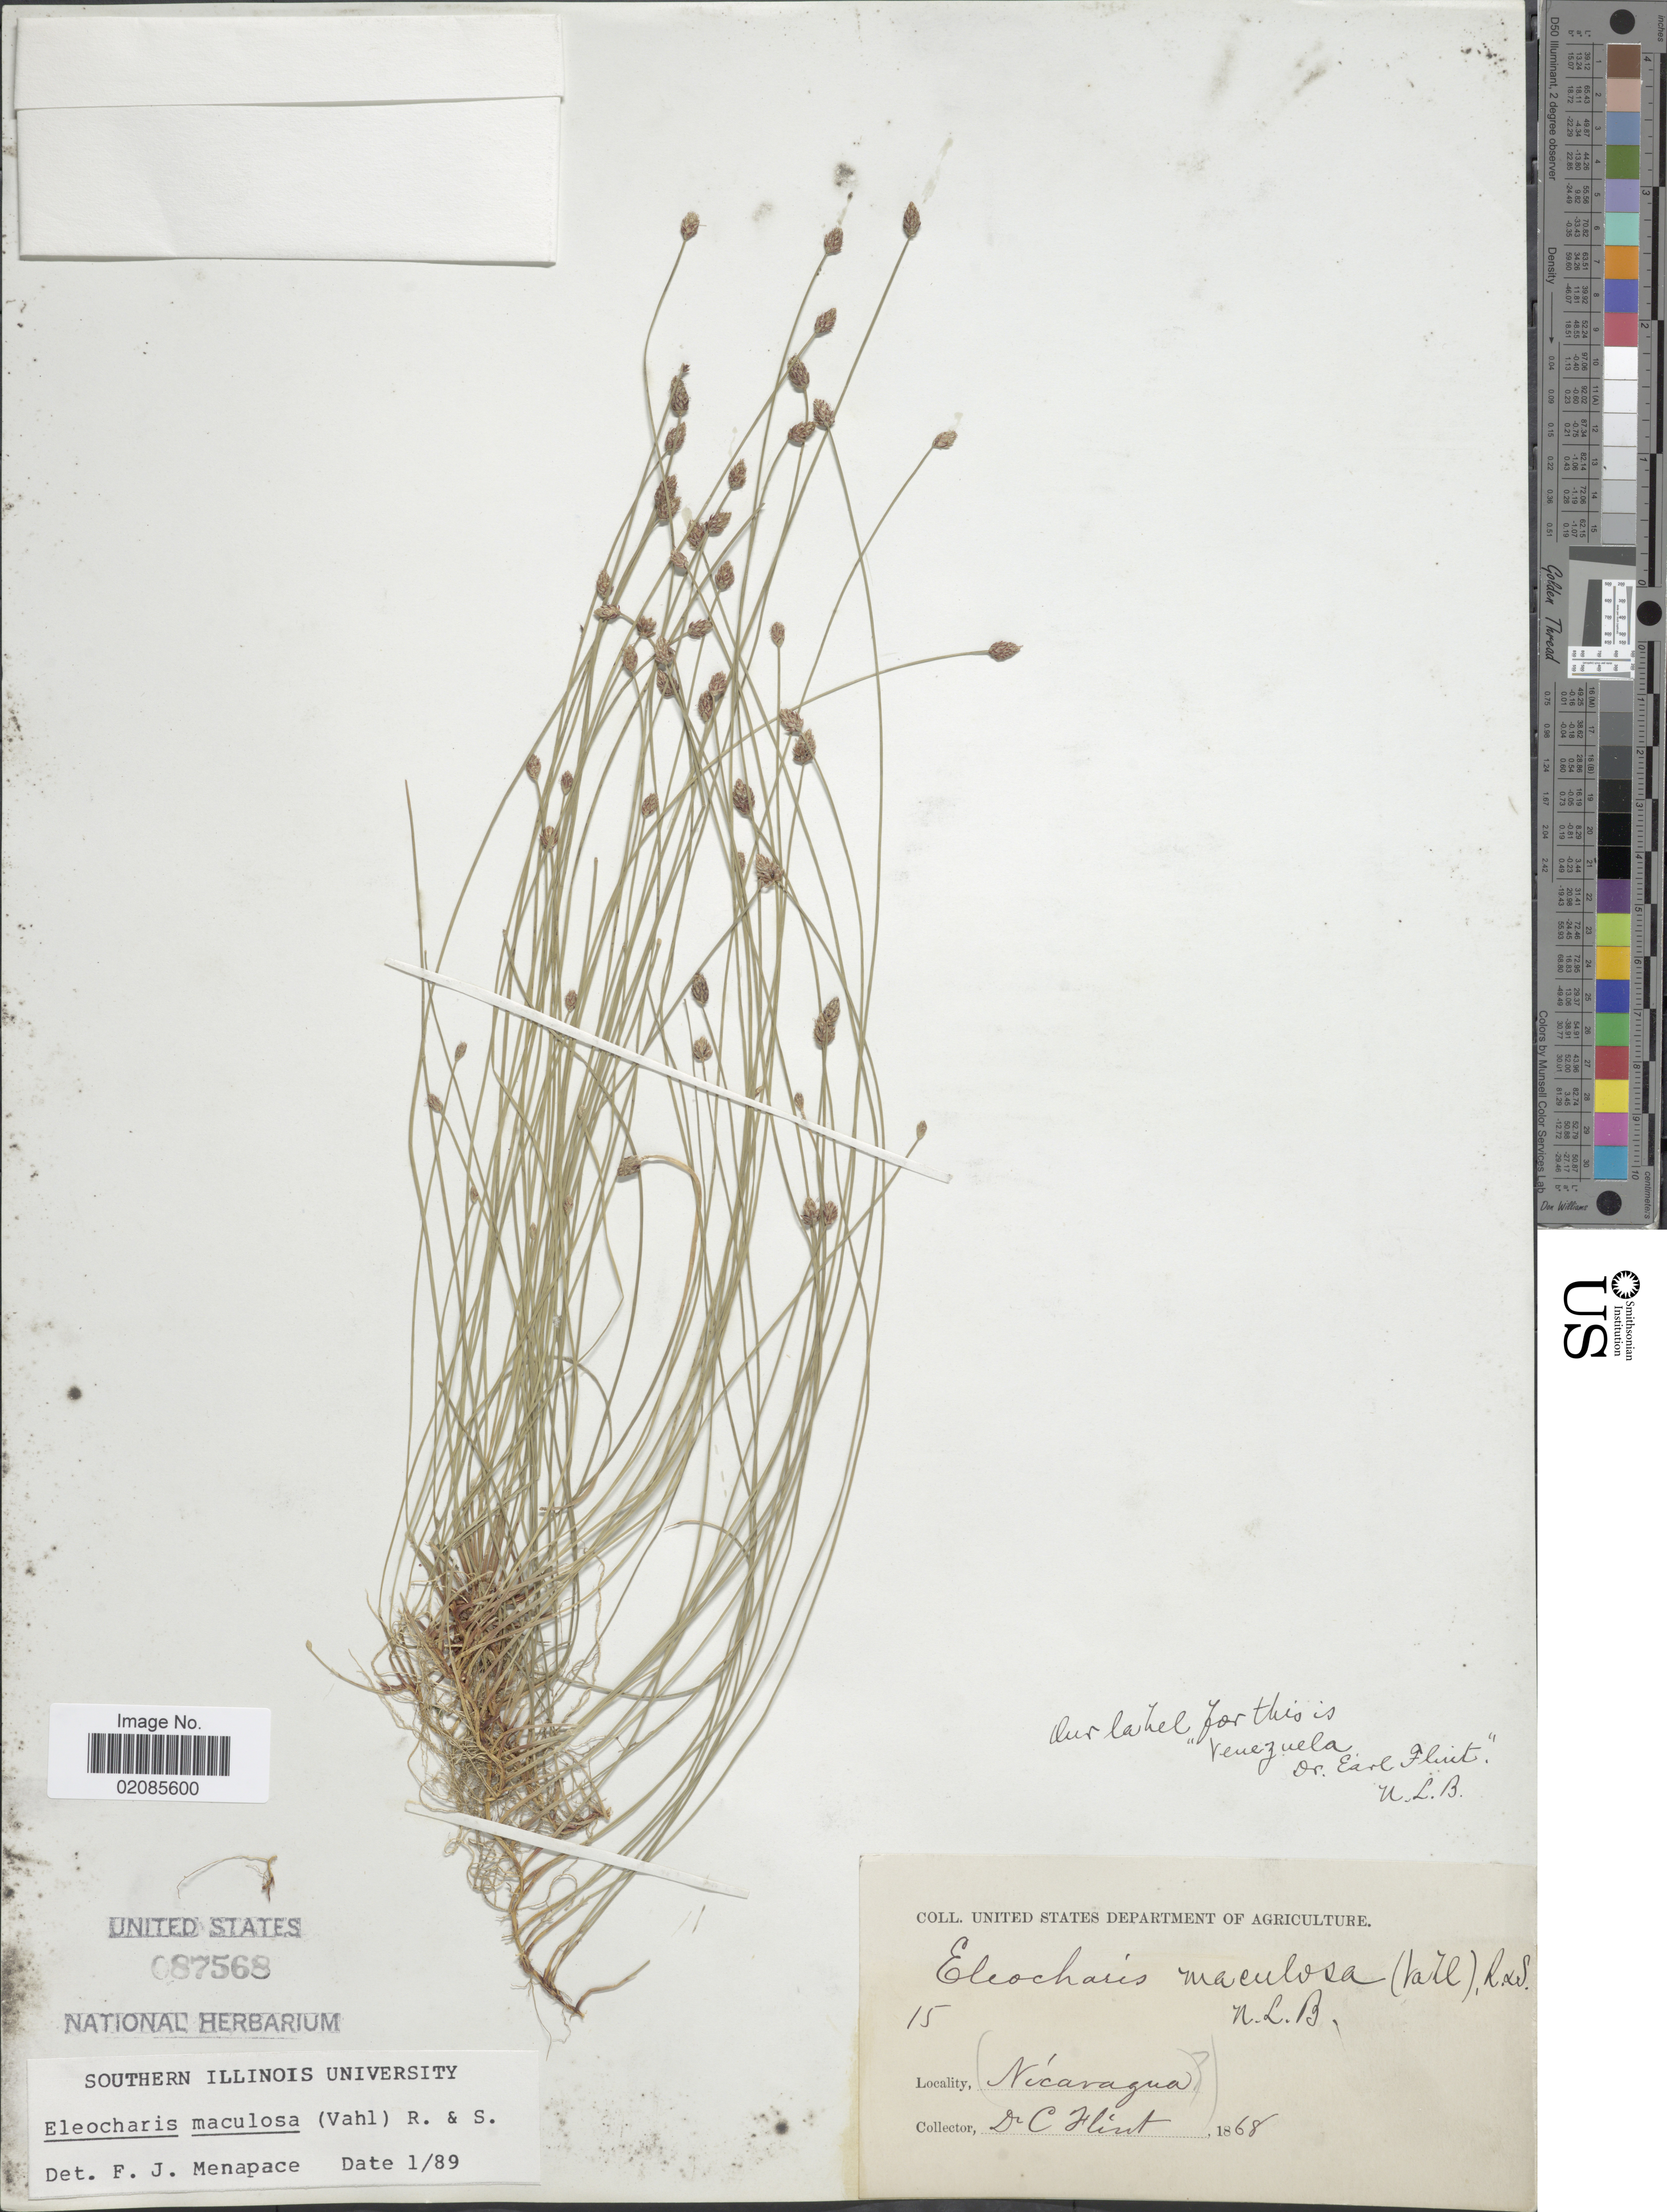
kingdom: Plantae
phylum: Tracheophyta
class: Liliopsida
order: Poales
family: Cyperaceae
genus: Eleocharis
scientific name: Eleocharis maculosa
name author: (Vahl) Roem. & Schult.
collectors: C. Flint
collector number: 15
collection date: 1868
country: Nicaragua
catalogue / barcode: US 87568